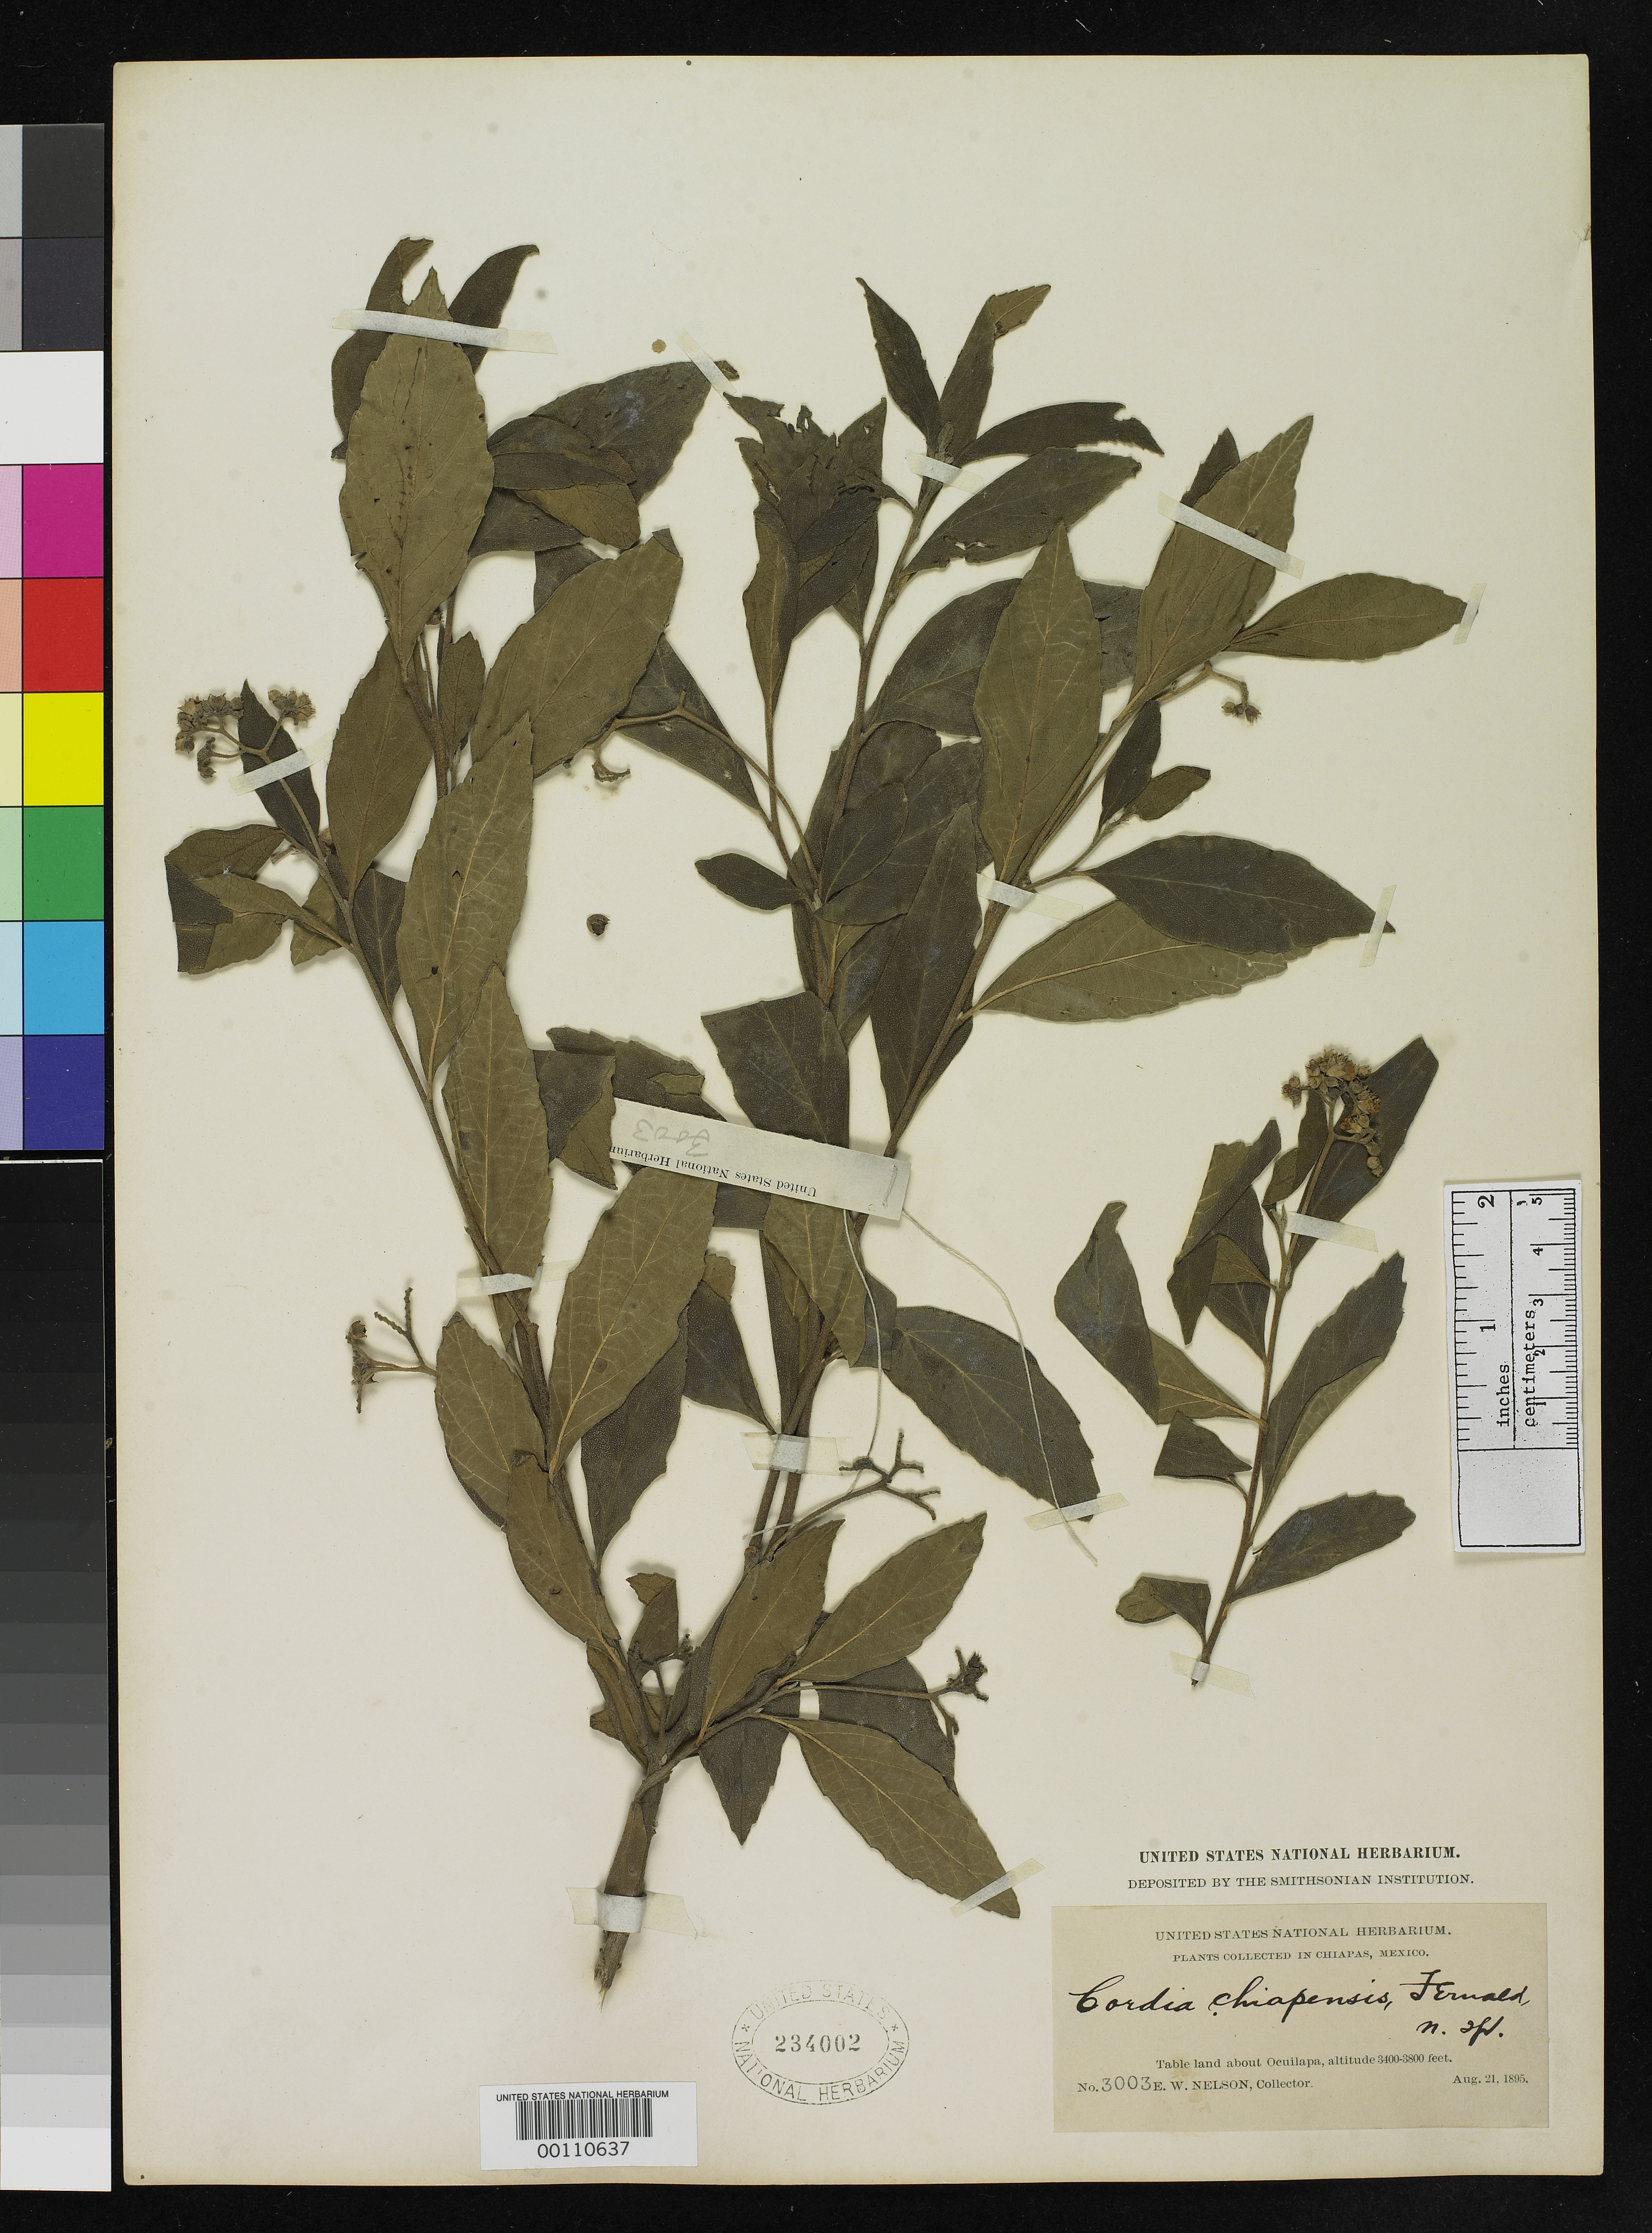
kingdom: Plantae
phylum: Tracheophyta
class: Magnoliopsida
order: Boraginales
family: Cordiaceae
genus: Cordia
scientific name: Cordia chiapensis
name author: Fernald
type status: Isotype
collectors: E. W. Nelson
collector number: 3003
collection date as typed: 21 Aug 1895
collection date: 1895-08-21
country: Mexico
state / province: Chiapas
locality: Ocuilapa.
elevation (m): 1045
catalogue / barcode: US 234002